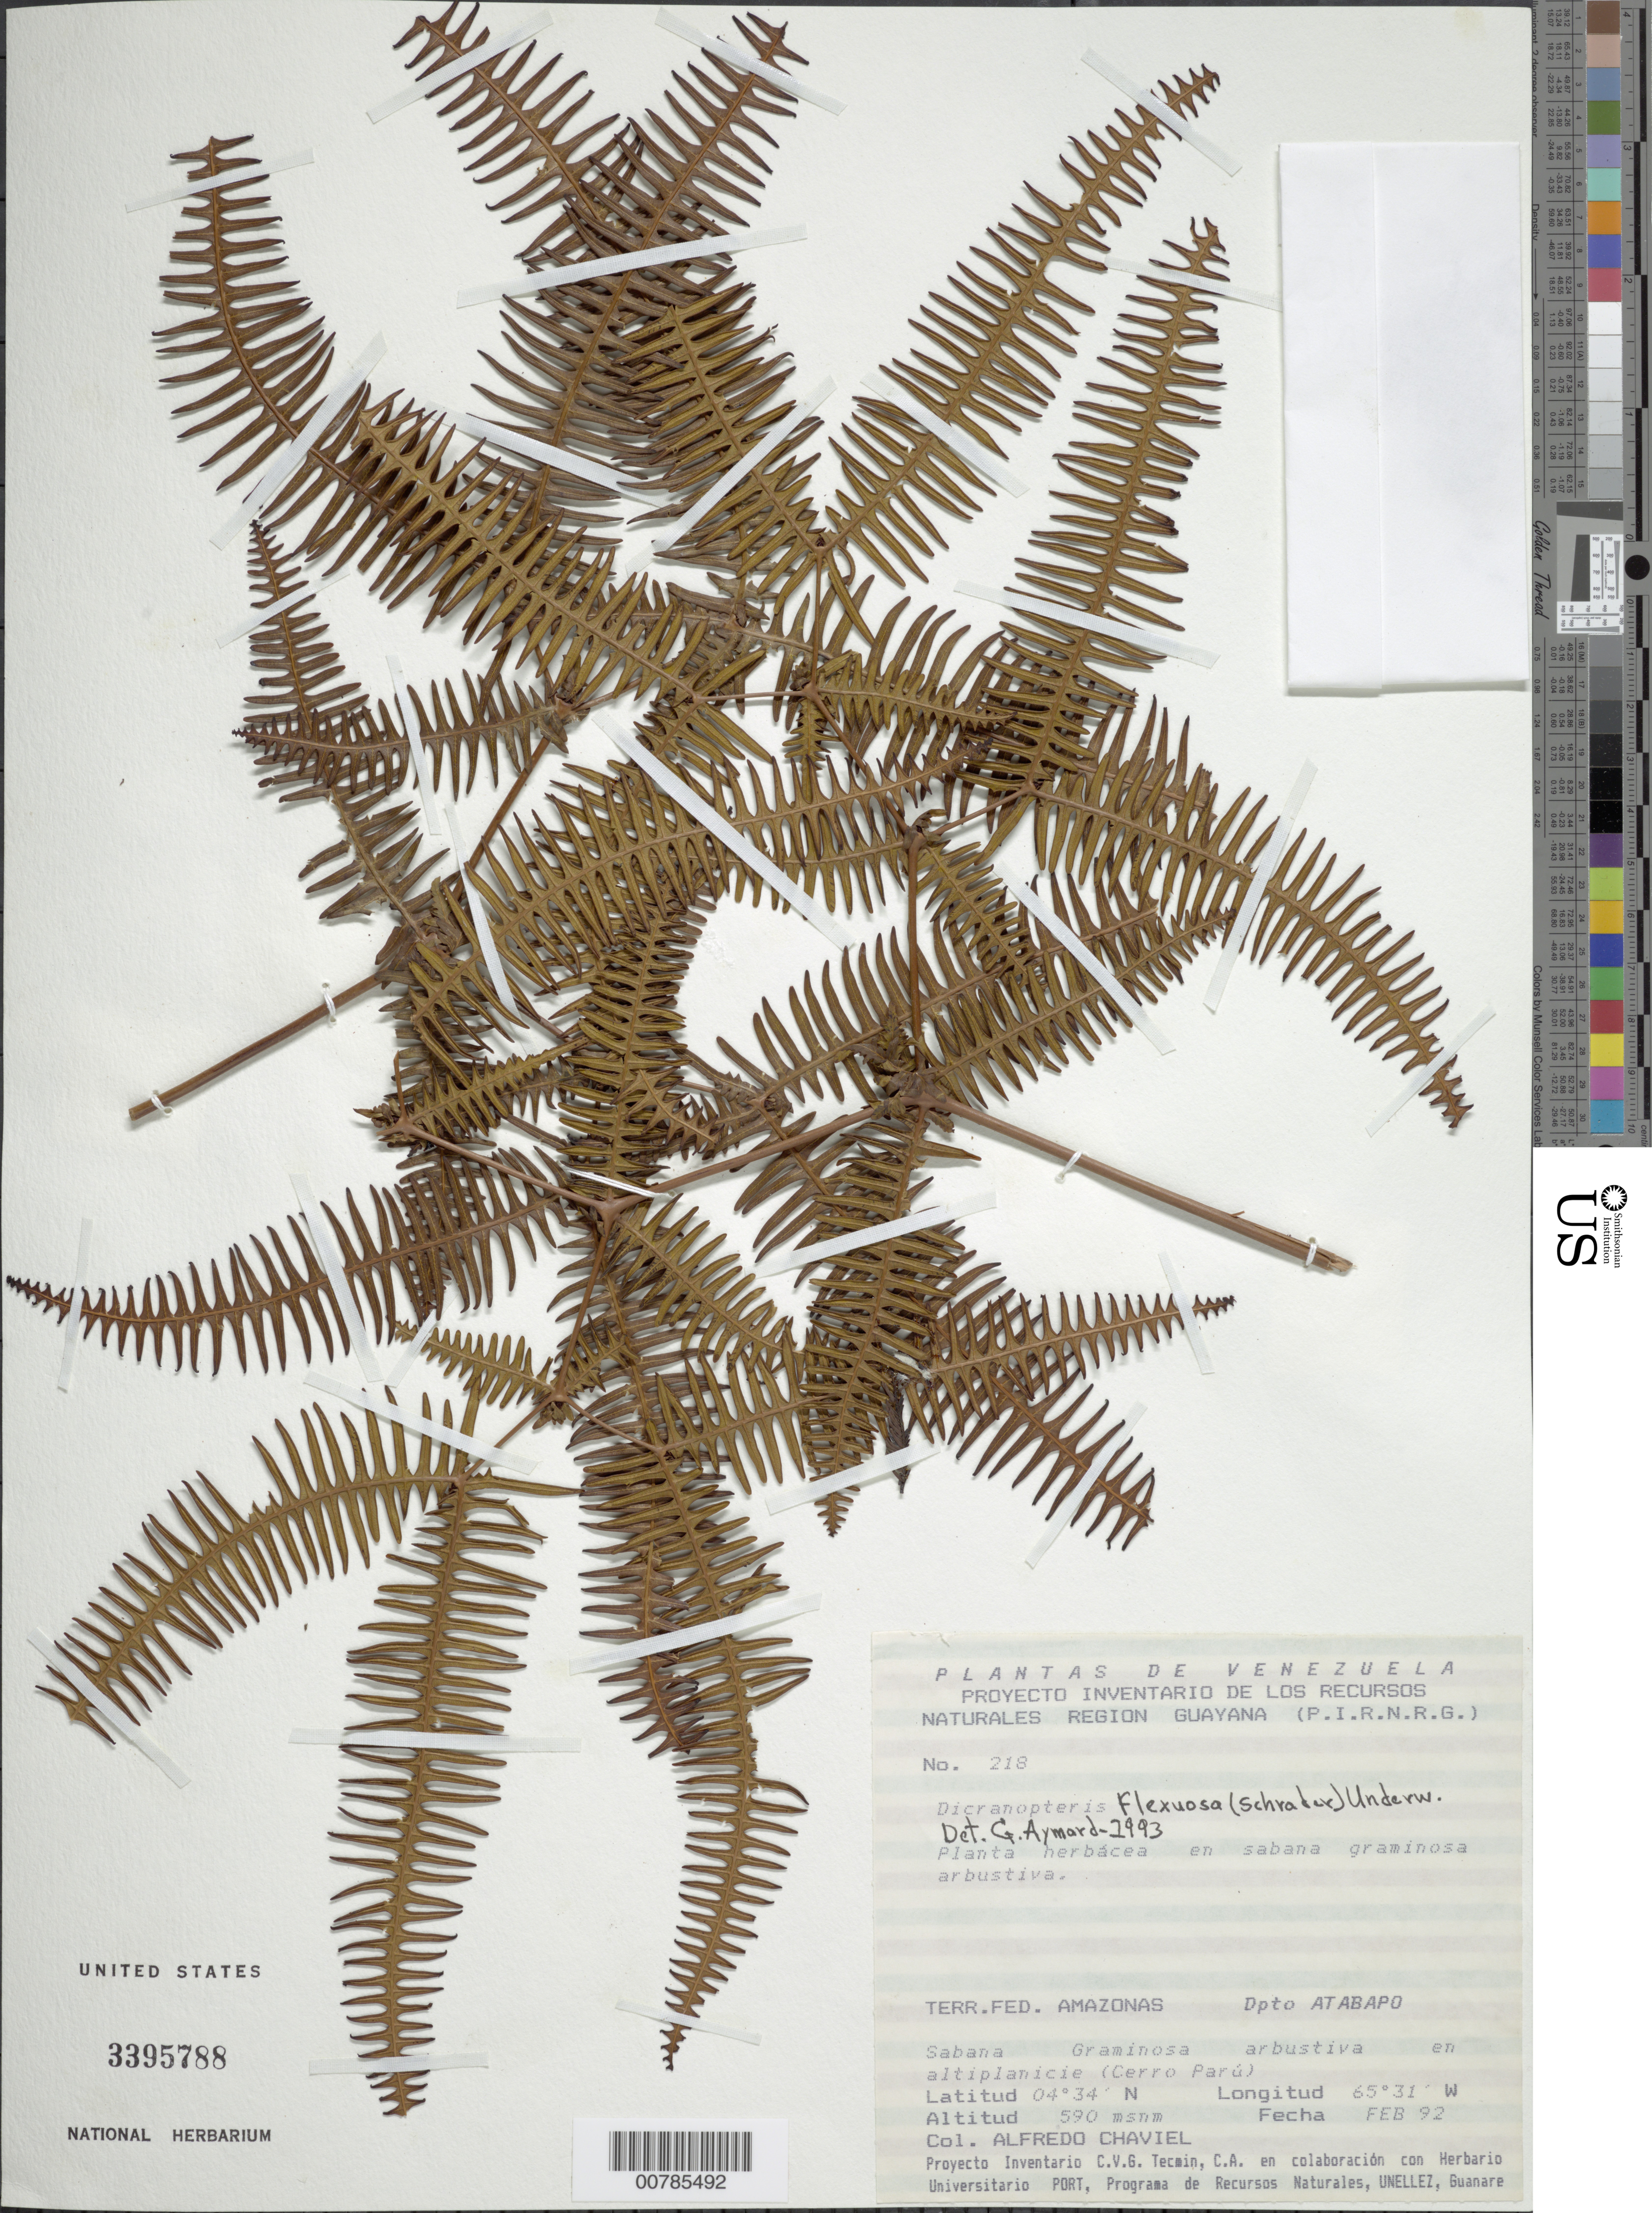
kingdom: Plantae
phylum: Tracheophyta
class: Polypodiopsida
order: Gleicheniales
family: Gleicheniaceae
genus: Dicranopteris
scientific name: Dicranopteris flexuosa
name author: (Schrad.) Underw.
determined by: Aymard C., G. A., (PORT), Univ. Nac. Exp. de los Llanos Ezequiel Zamora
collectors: A. Chaviel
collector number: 218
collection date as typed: Feb-92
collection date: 1992-02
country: Venezuela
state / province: Amazonas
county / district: Atabapo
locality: Cerro Parú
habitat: Sabana graminosa arbustiva en altiplanicie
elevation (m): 590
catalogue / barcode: US 3395788